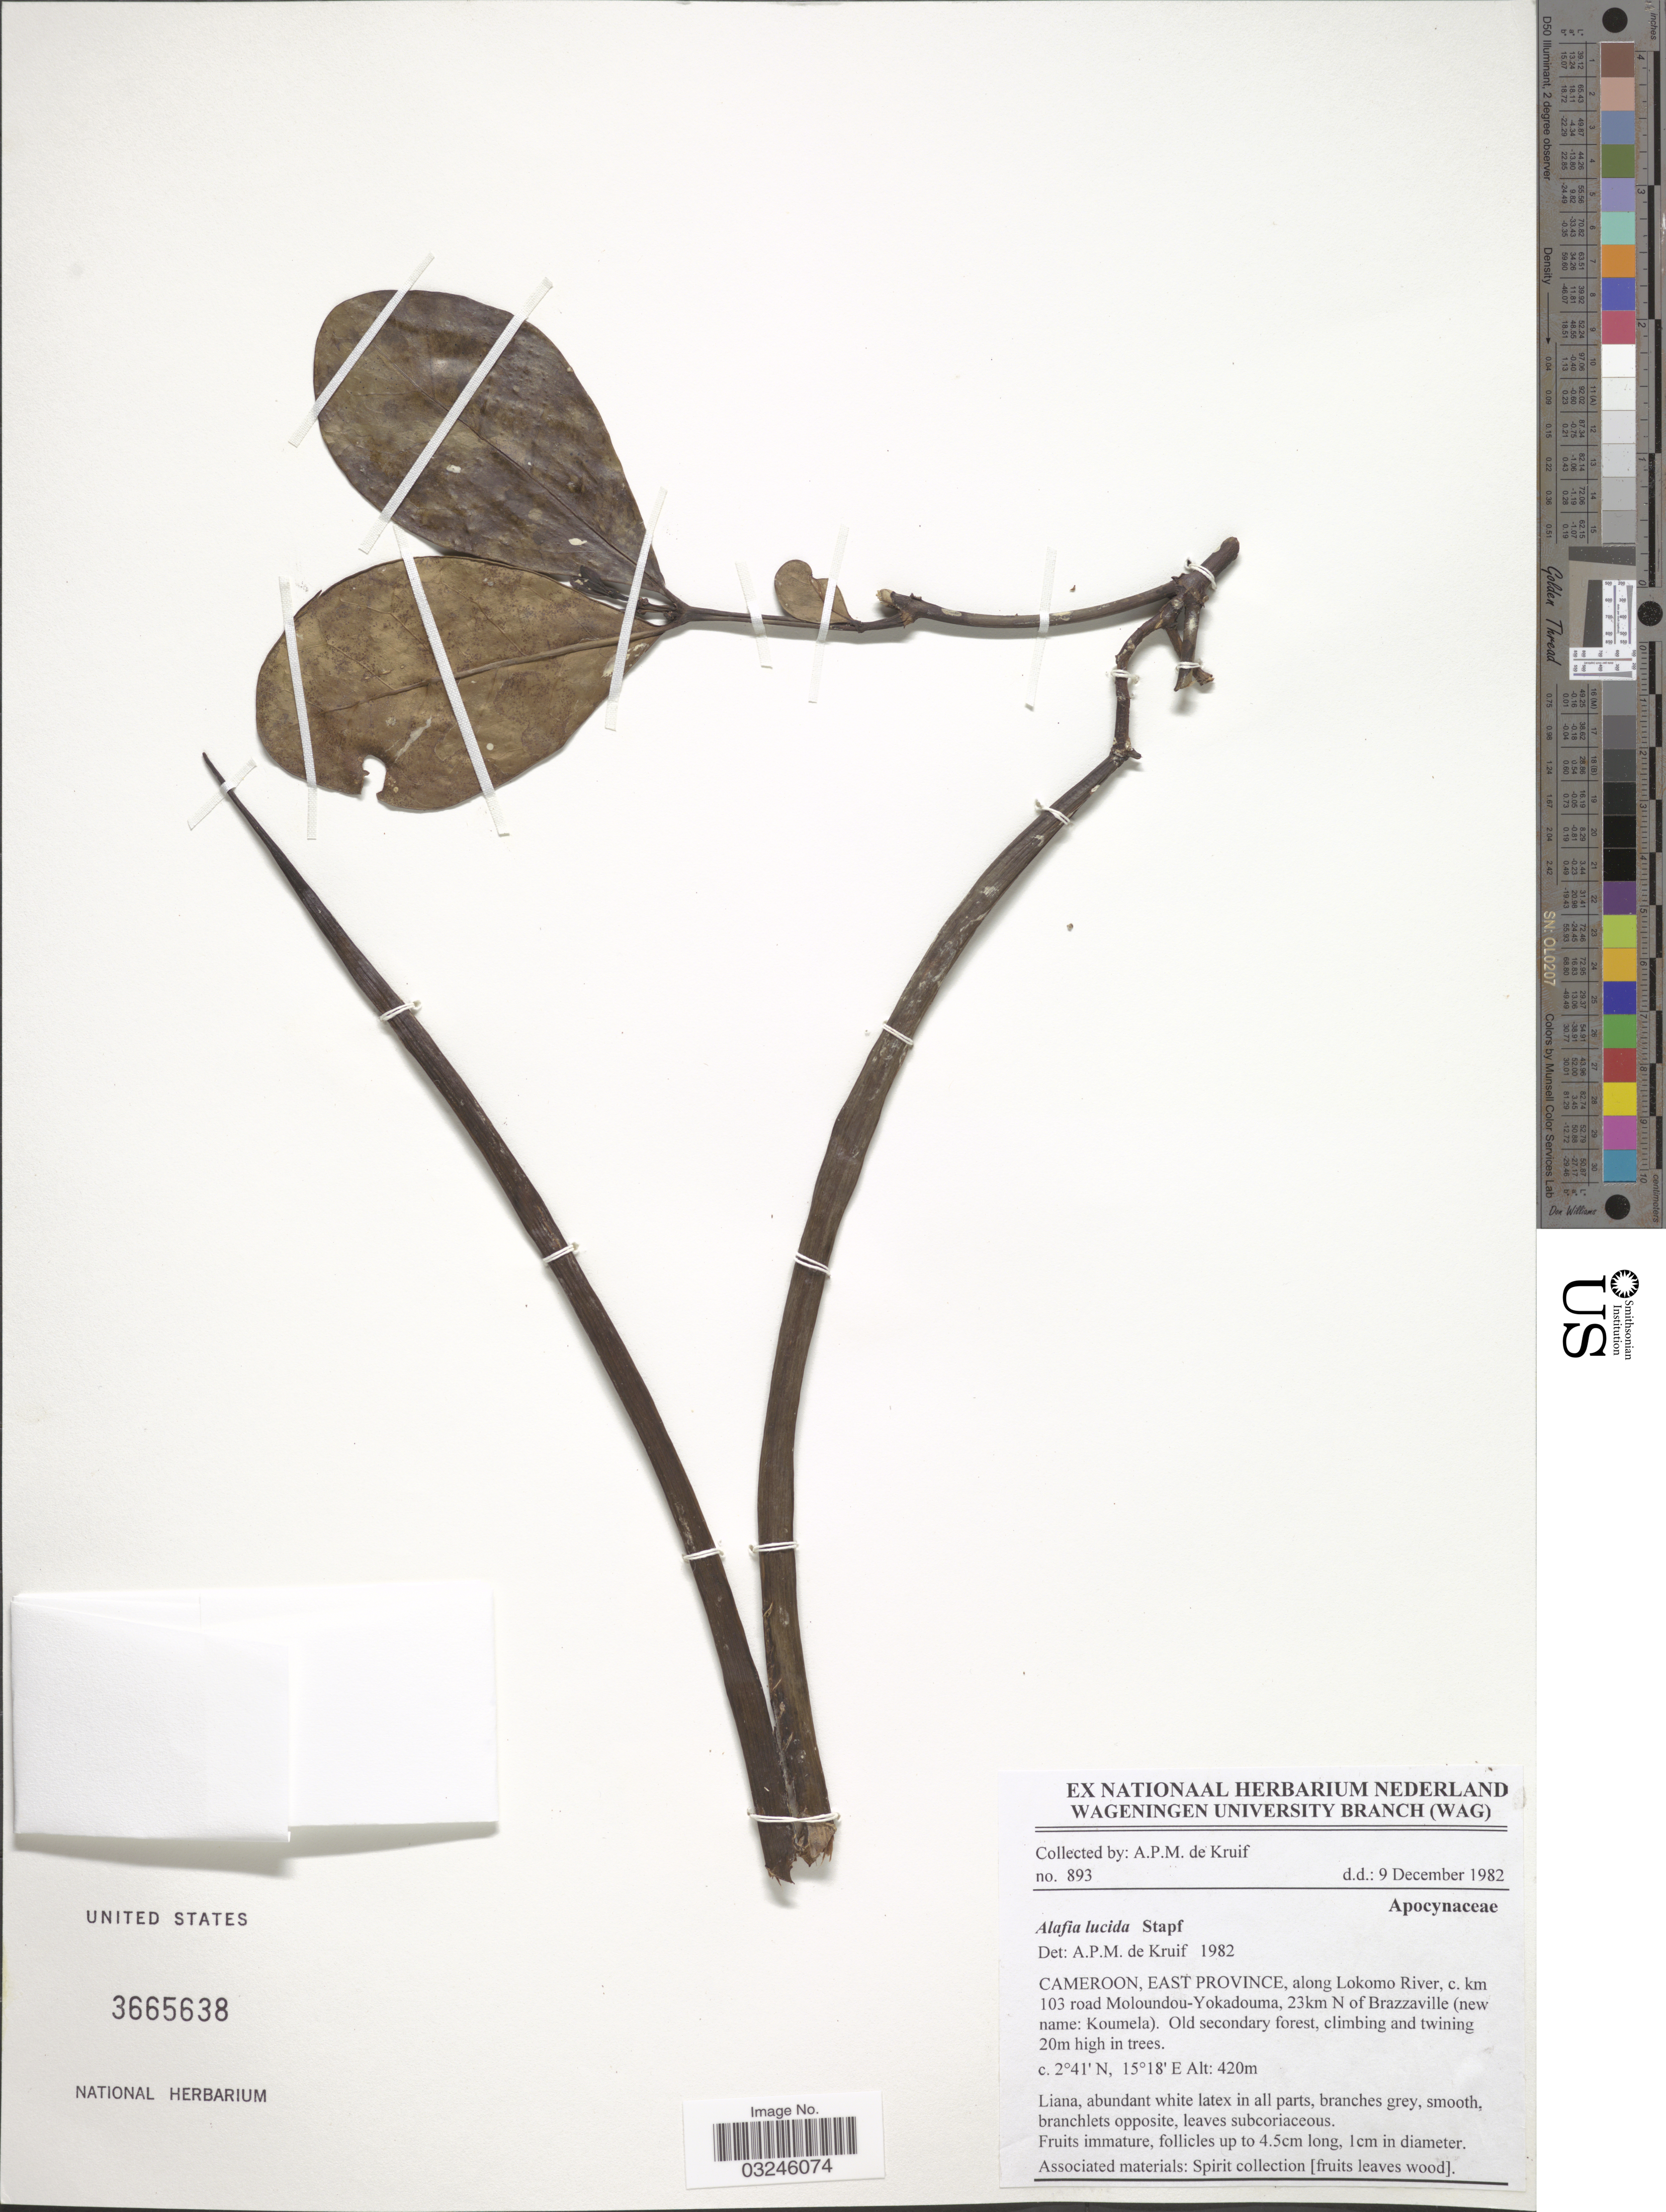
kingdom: Plantae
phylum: Tracheophyta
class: Magnoliopsida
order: Gentianales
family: Apocynaceae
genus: Alafia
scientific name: Alafia lucida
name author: Stapf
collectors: A. P. de Kruif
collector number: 893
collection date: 1982-12-09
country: Cameroon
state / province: Est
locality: East Province, along Lokomo River, c. km 103 road Moloundou-Yokadouma, 23km N of Brazzaville (new name: Koumela).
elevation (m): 420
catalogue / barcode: US 3665638